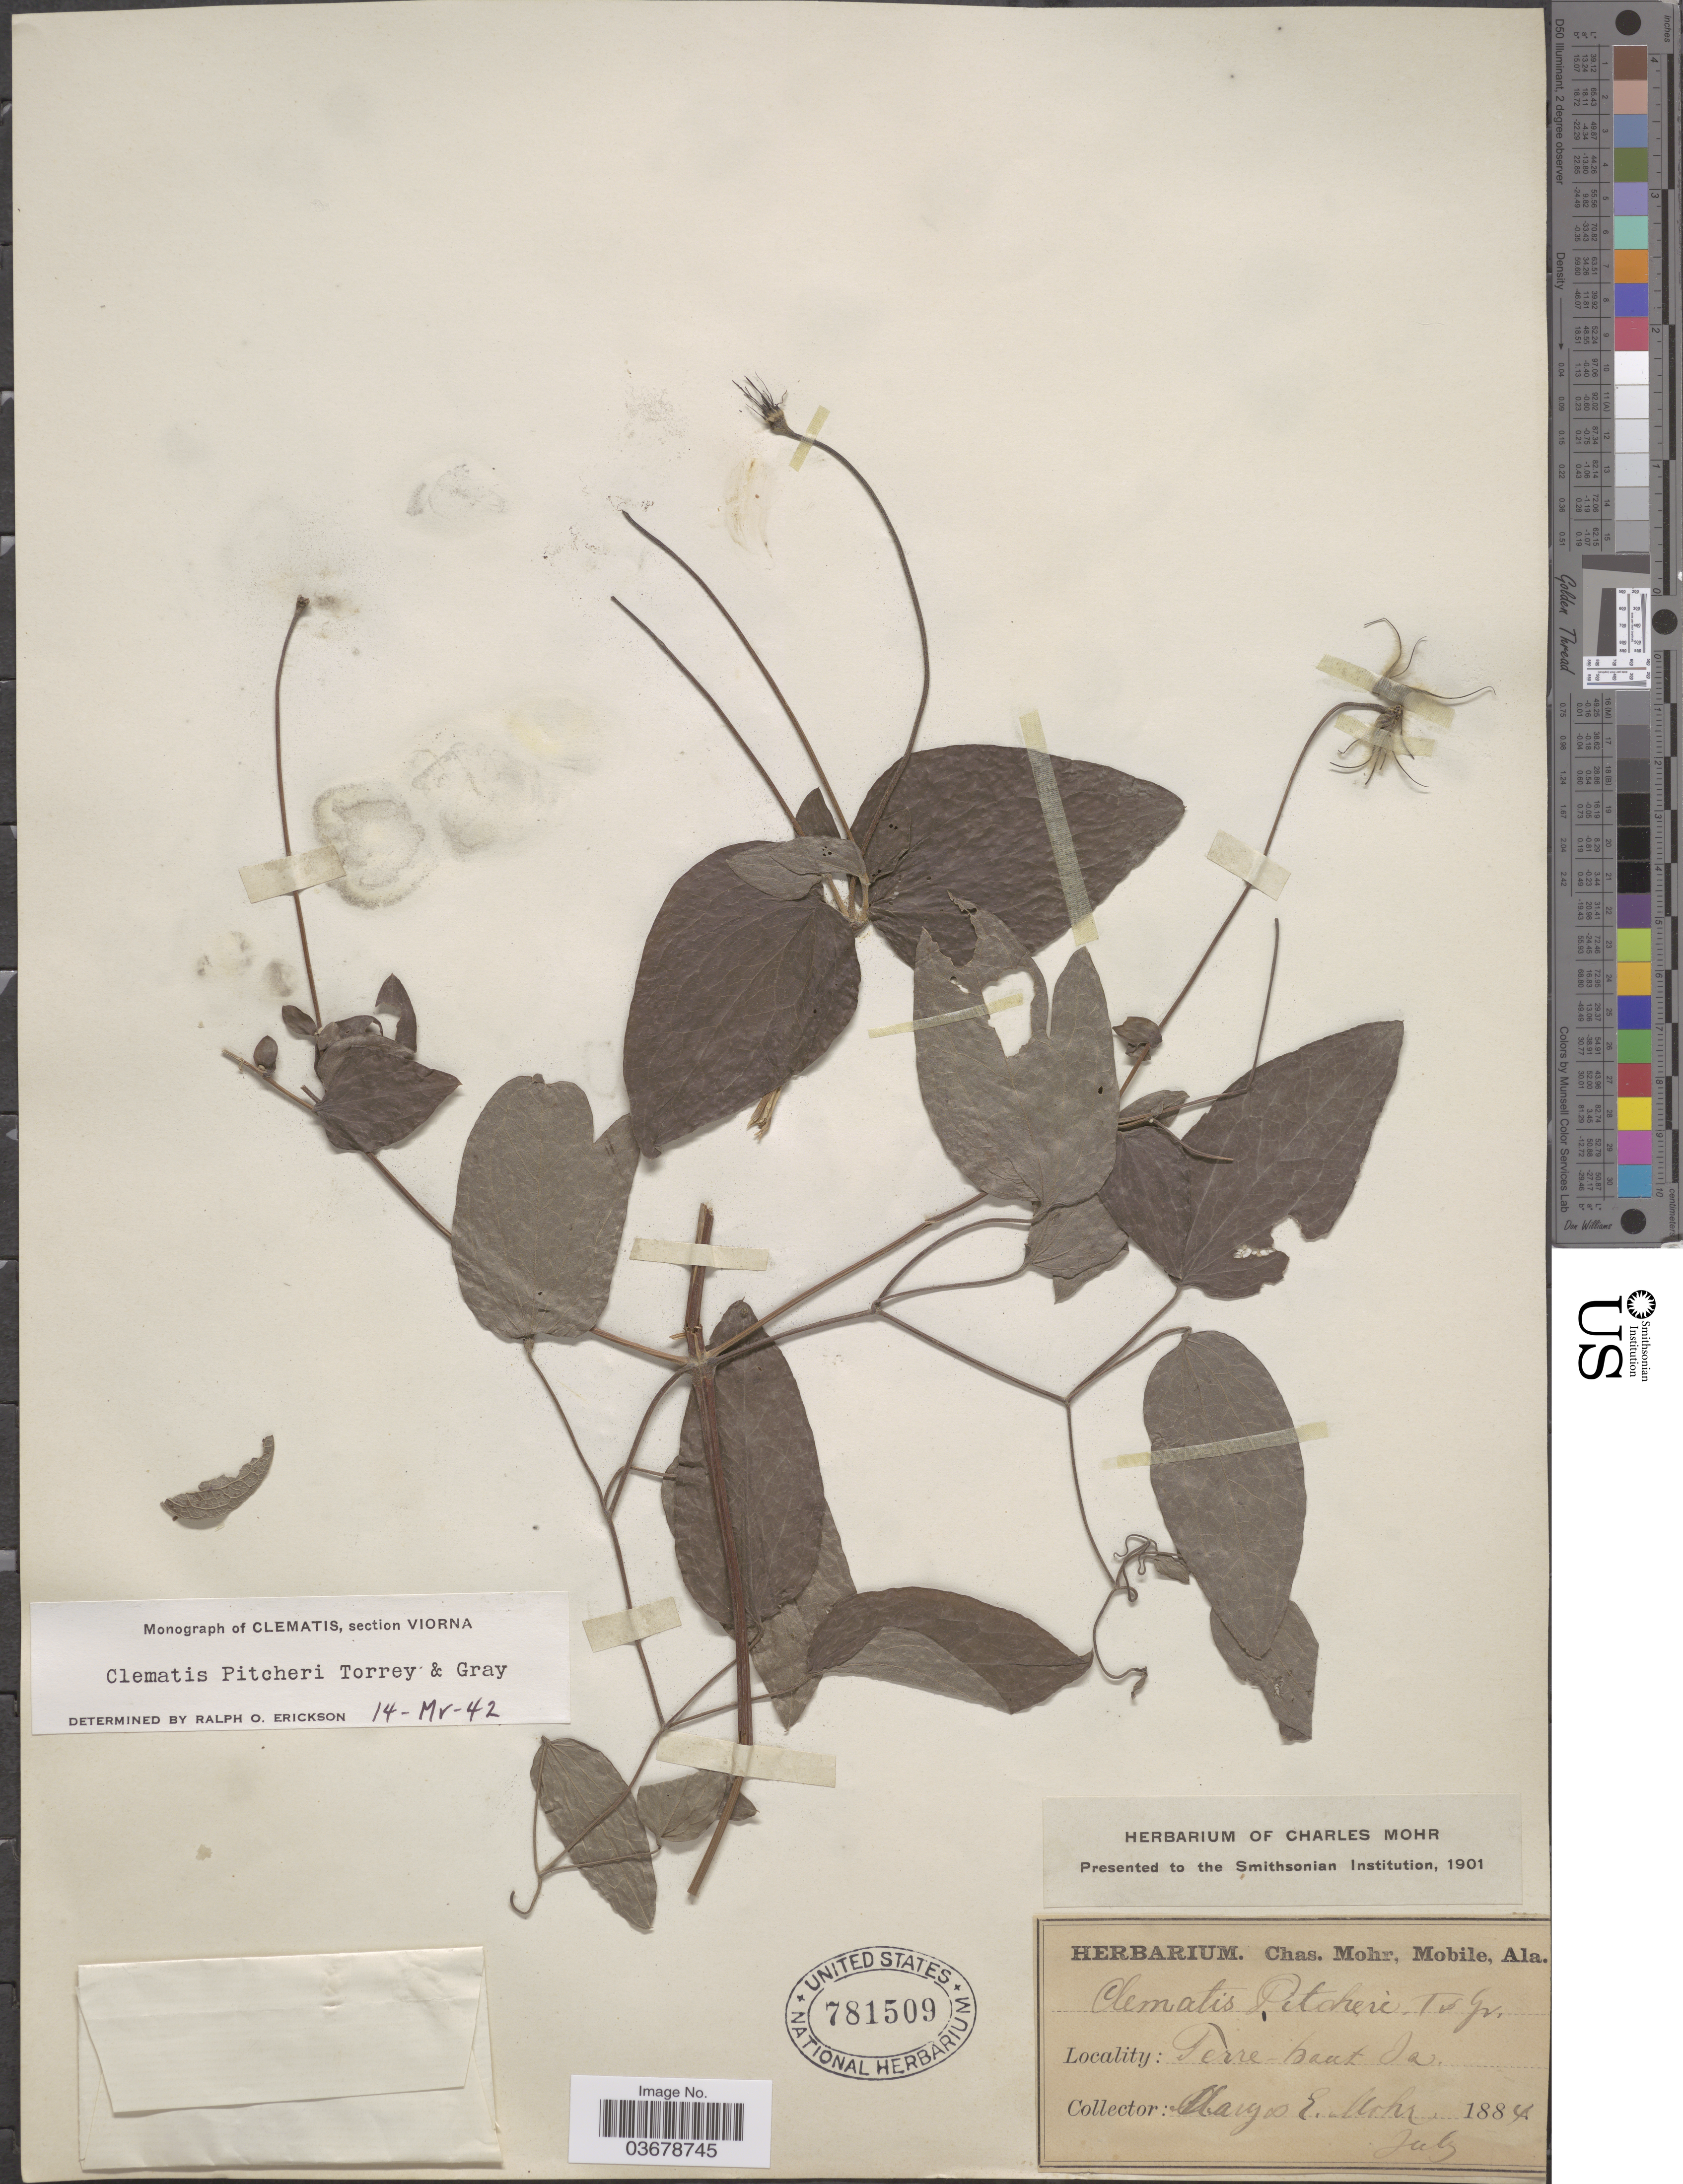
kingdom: Plantae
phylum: Tracheophyta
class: Magnoliopsida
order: Ranunculales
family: Ranunculaceae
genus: Clematis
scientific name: Clematis viorna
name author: L.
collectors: M. Mohr & E. Mohr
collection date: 1884-07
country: United States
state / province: Iowa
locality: Terre-haut.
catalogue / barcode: US 781509